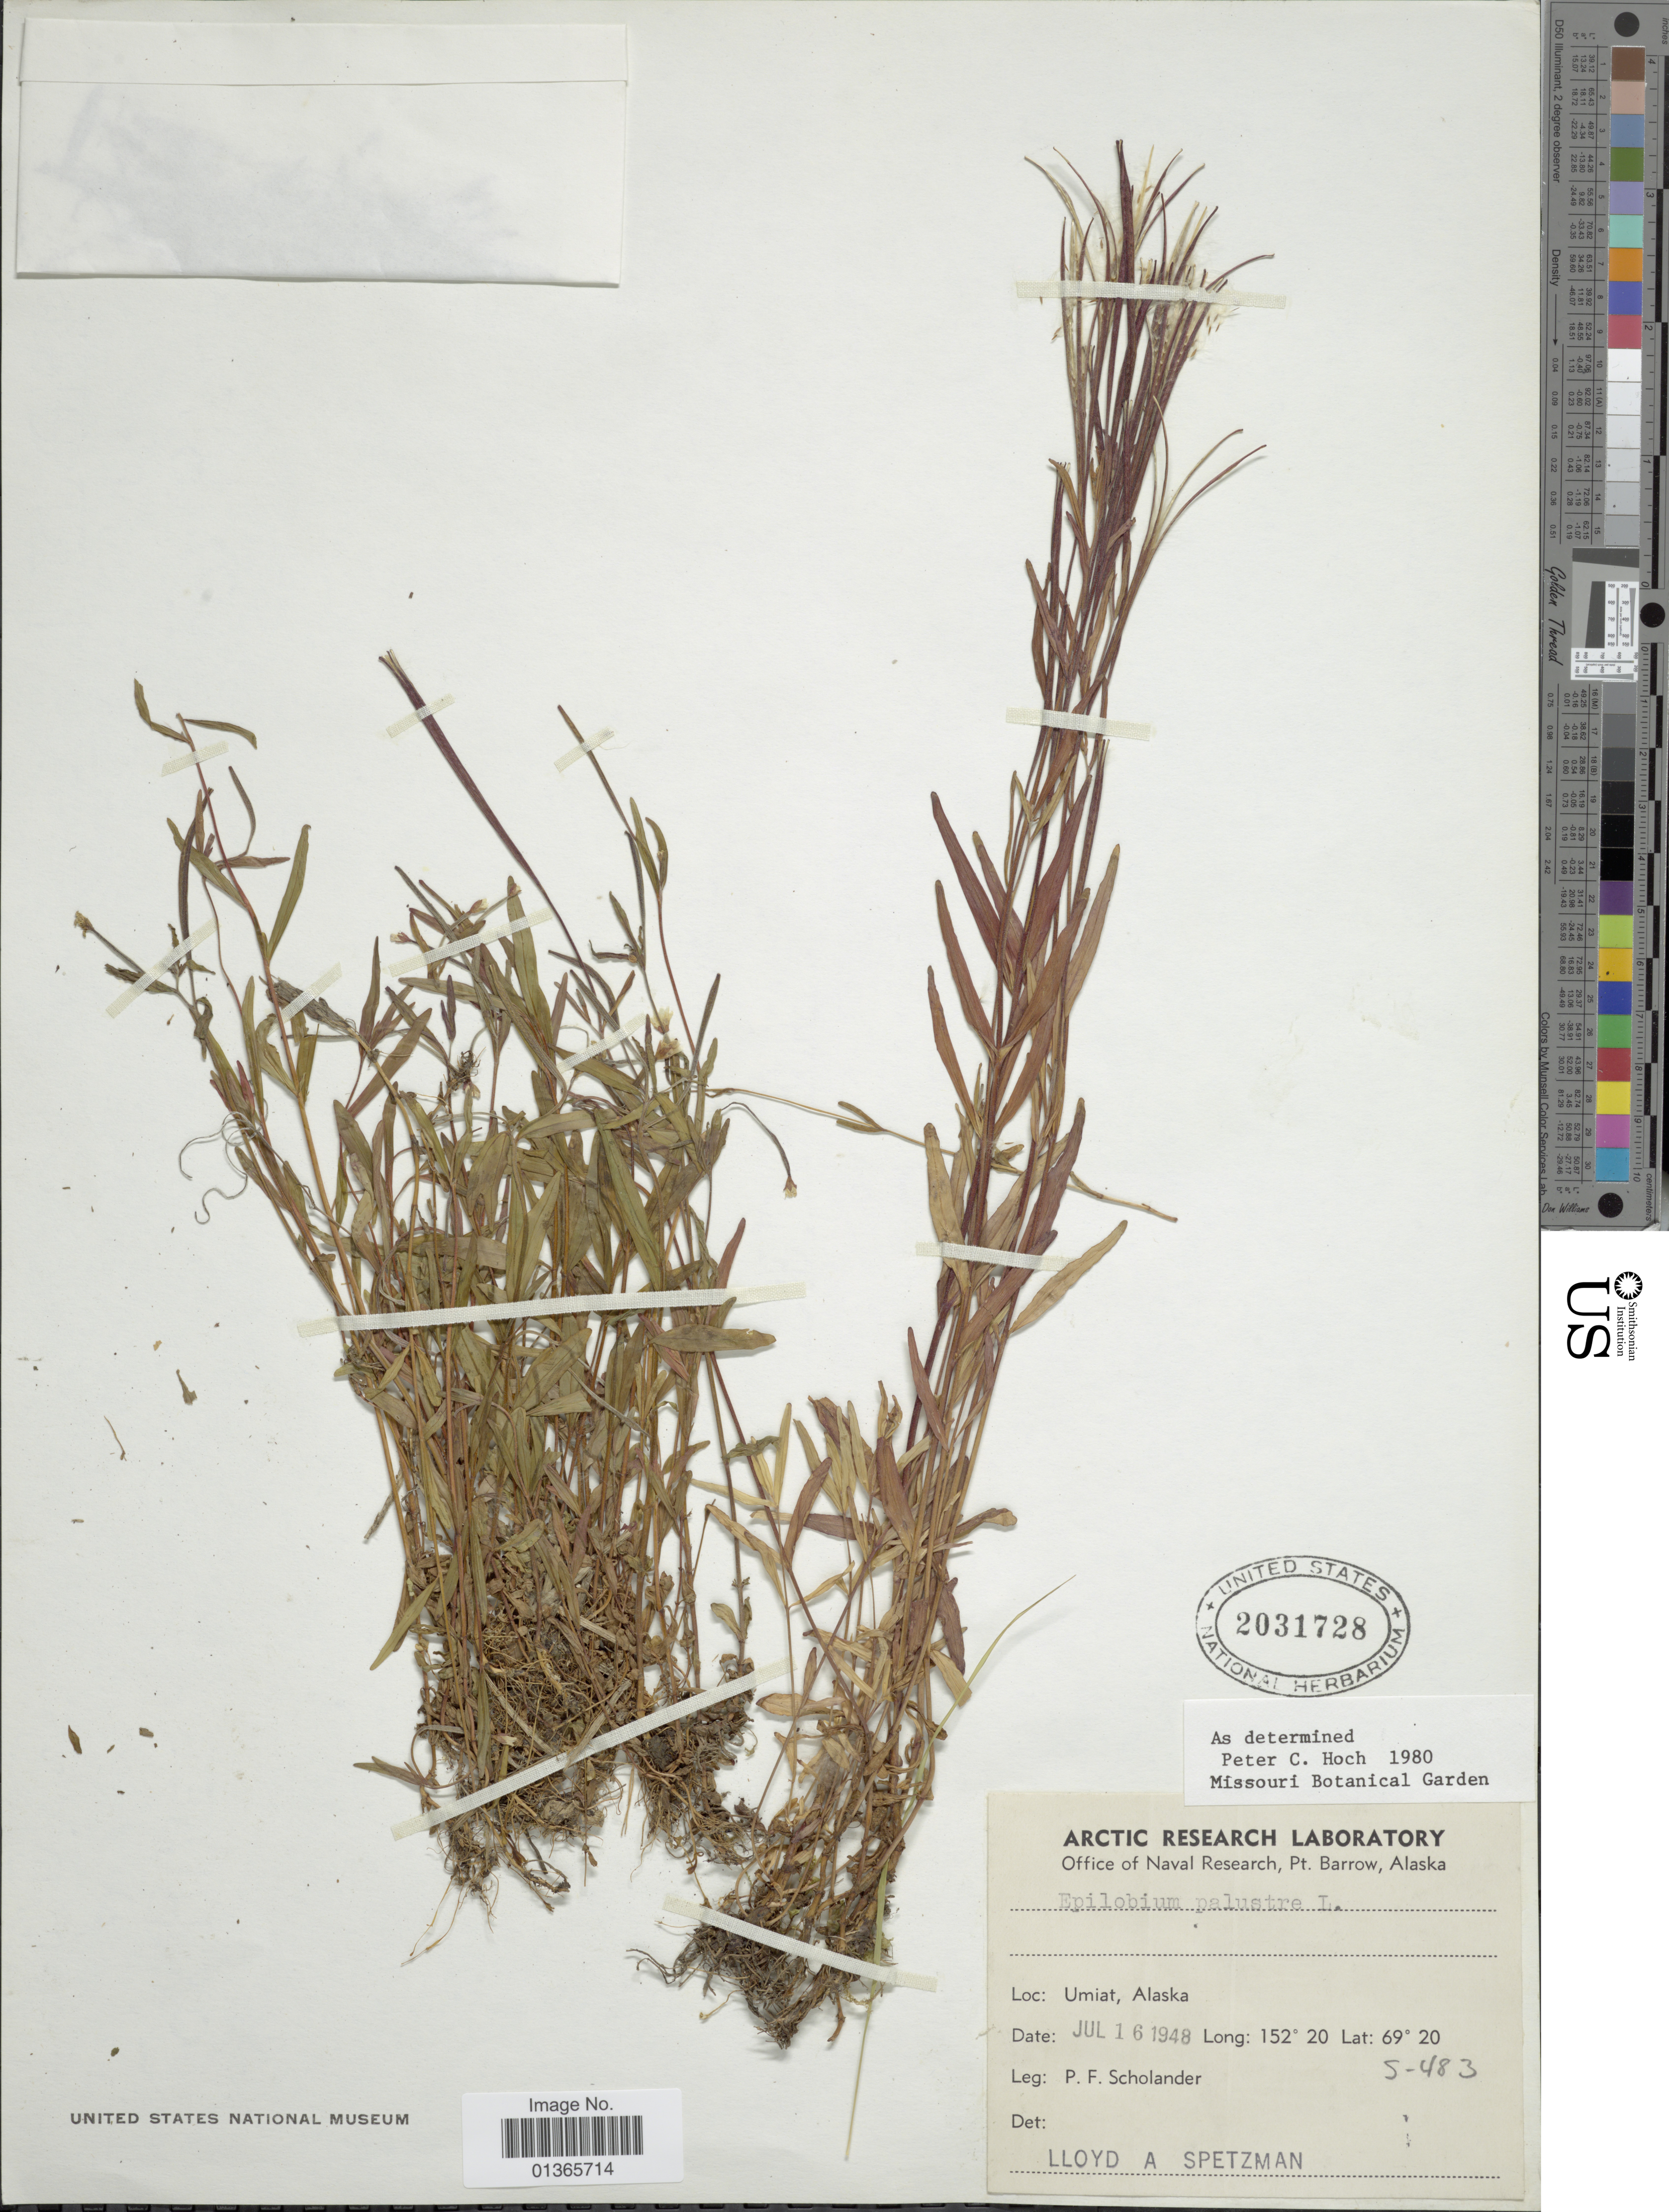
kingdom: Plantae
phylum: Tracheophyta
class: Magnoliopsida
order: Myrtales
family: Onagraceae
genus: Epilobium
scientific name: Epilobium palustre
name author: L.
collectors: P. Scholander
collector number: S-483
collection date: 1948-07-16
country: United States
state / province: Alaska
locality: Umiat.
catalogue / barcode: US 2031728